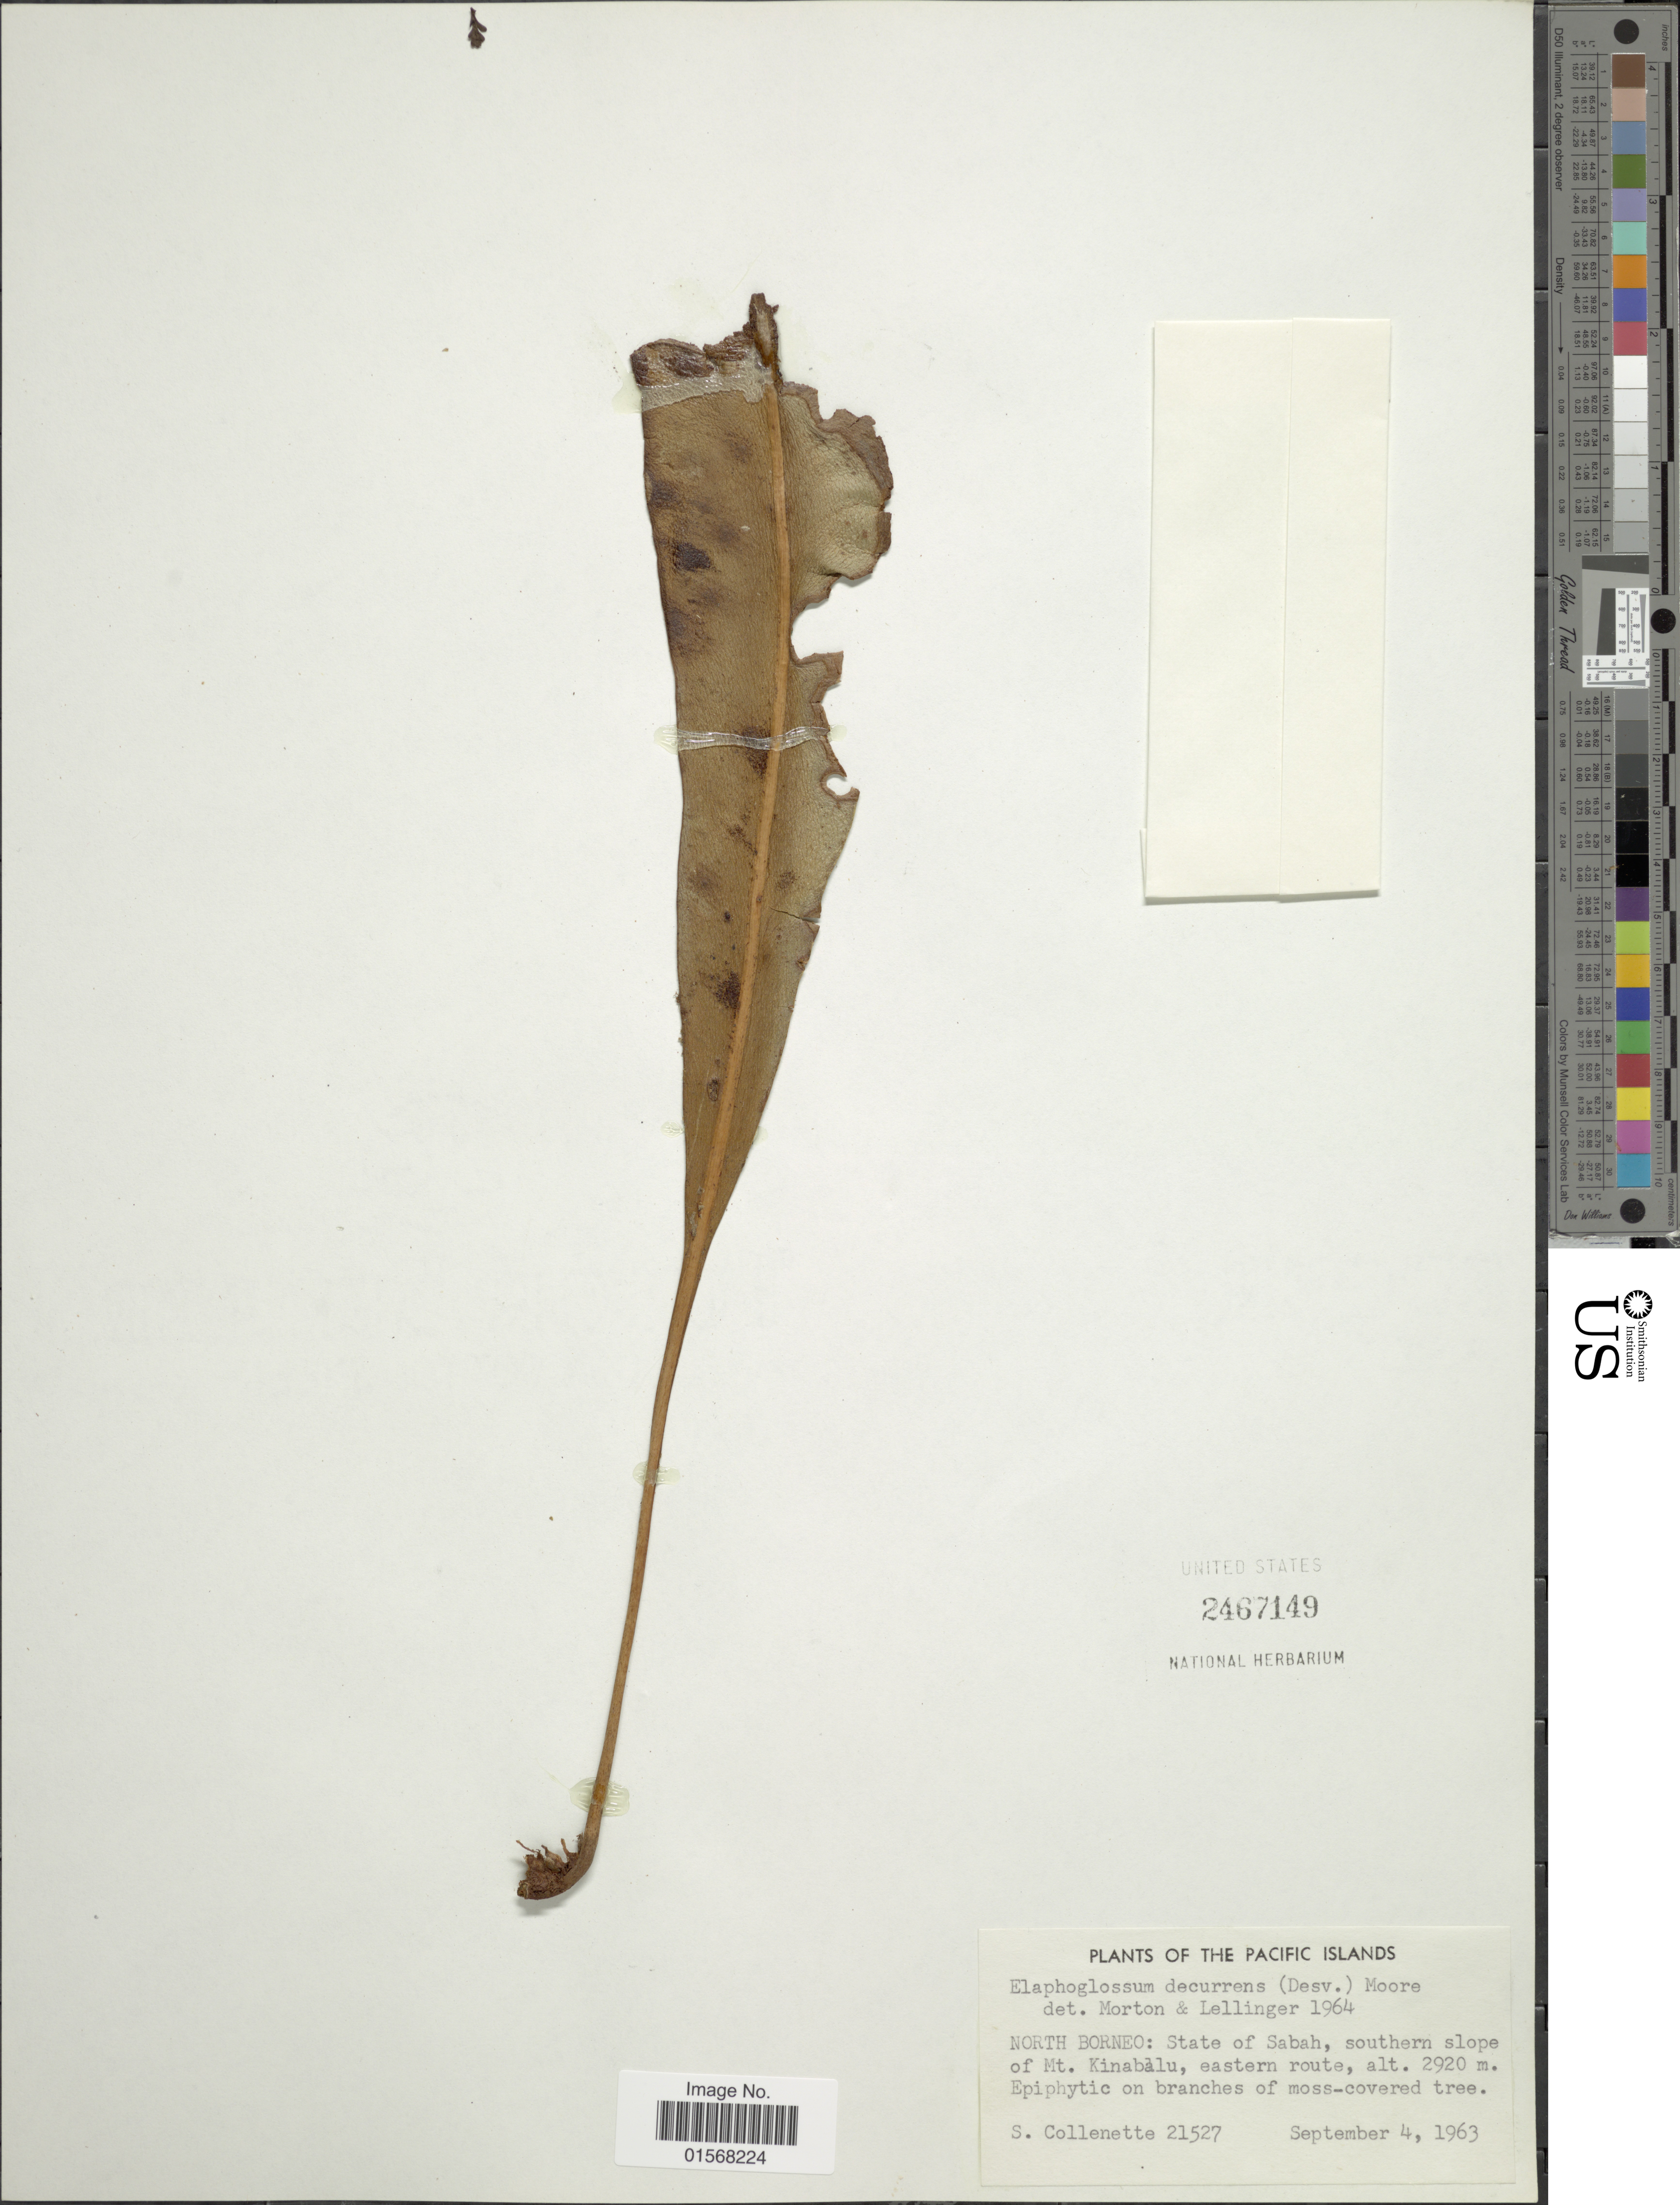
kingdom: Plantae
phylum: Tracheophyta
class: Polypodiopsida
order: Polypodiales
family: Dryopteridaceae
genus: Elaphoglossum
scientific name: Elaphoglossum annamense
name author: C. Chr. & Tardieu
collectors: S. Collenette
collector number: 21527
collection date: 1963-09-04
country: Malaysia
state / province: Sabah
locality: Pacific Islands, North Borneo: State of Sabah, southern slope of Mt. Kinabalu, eastern route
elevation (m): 2920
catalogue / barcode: US 2467149